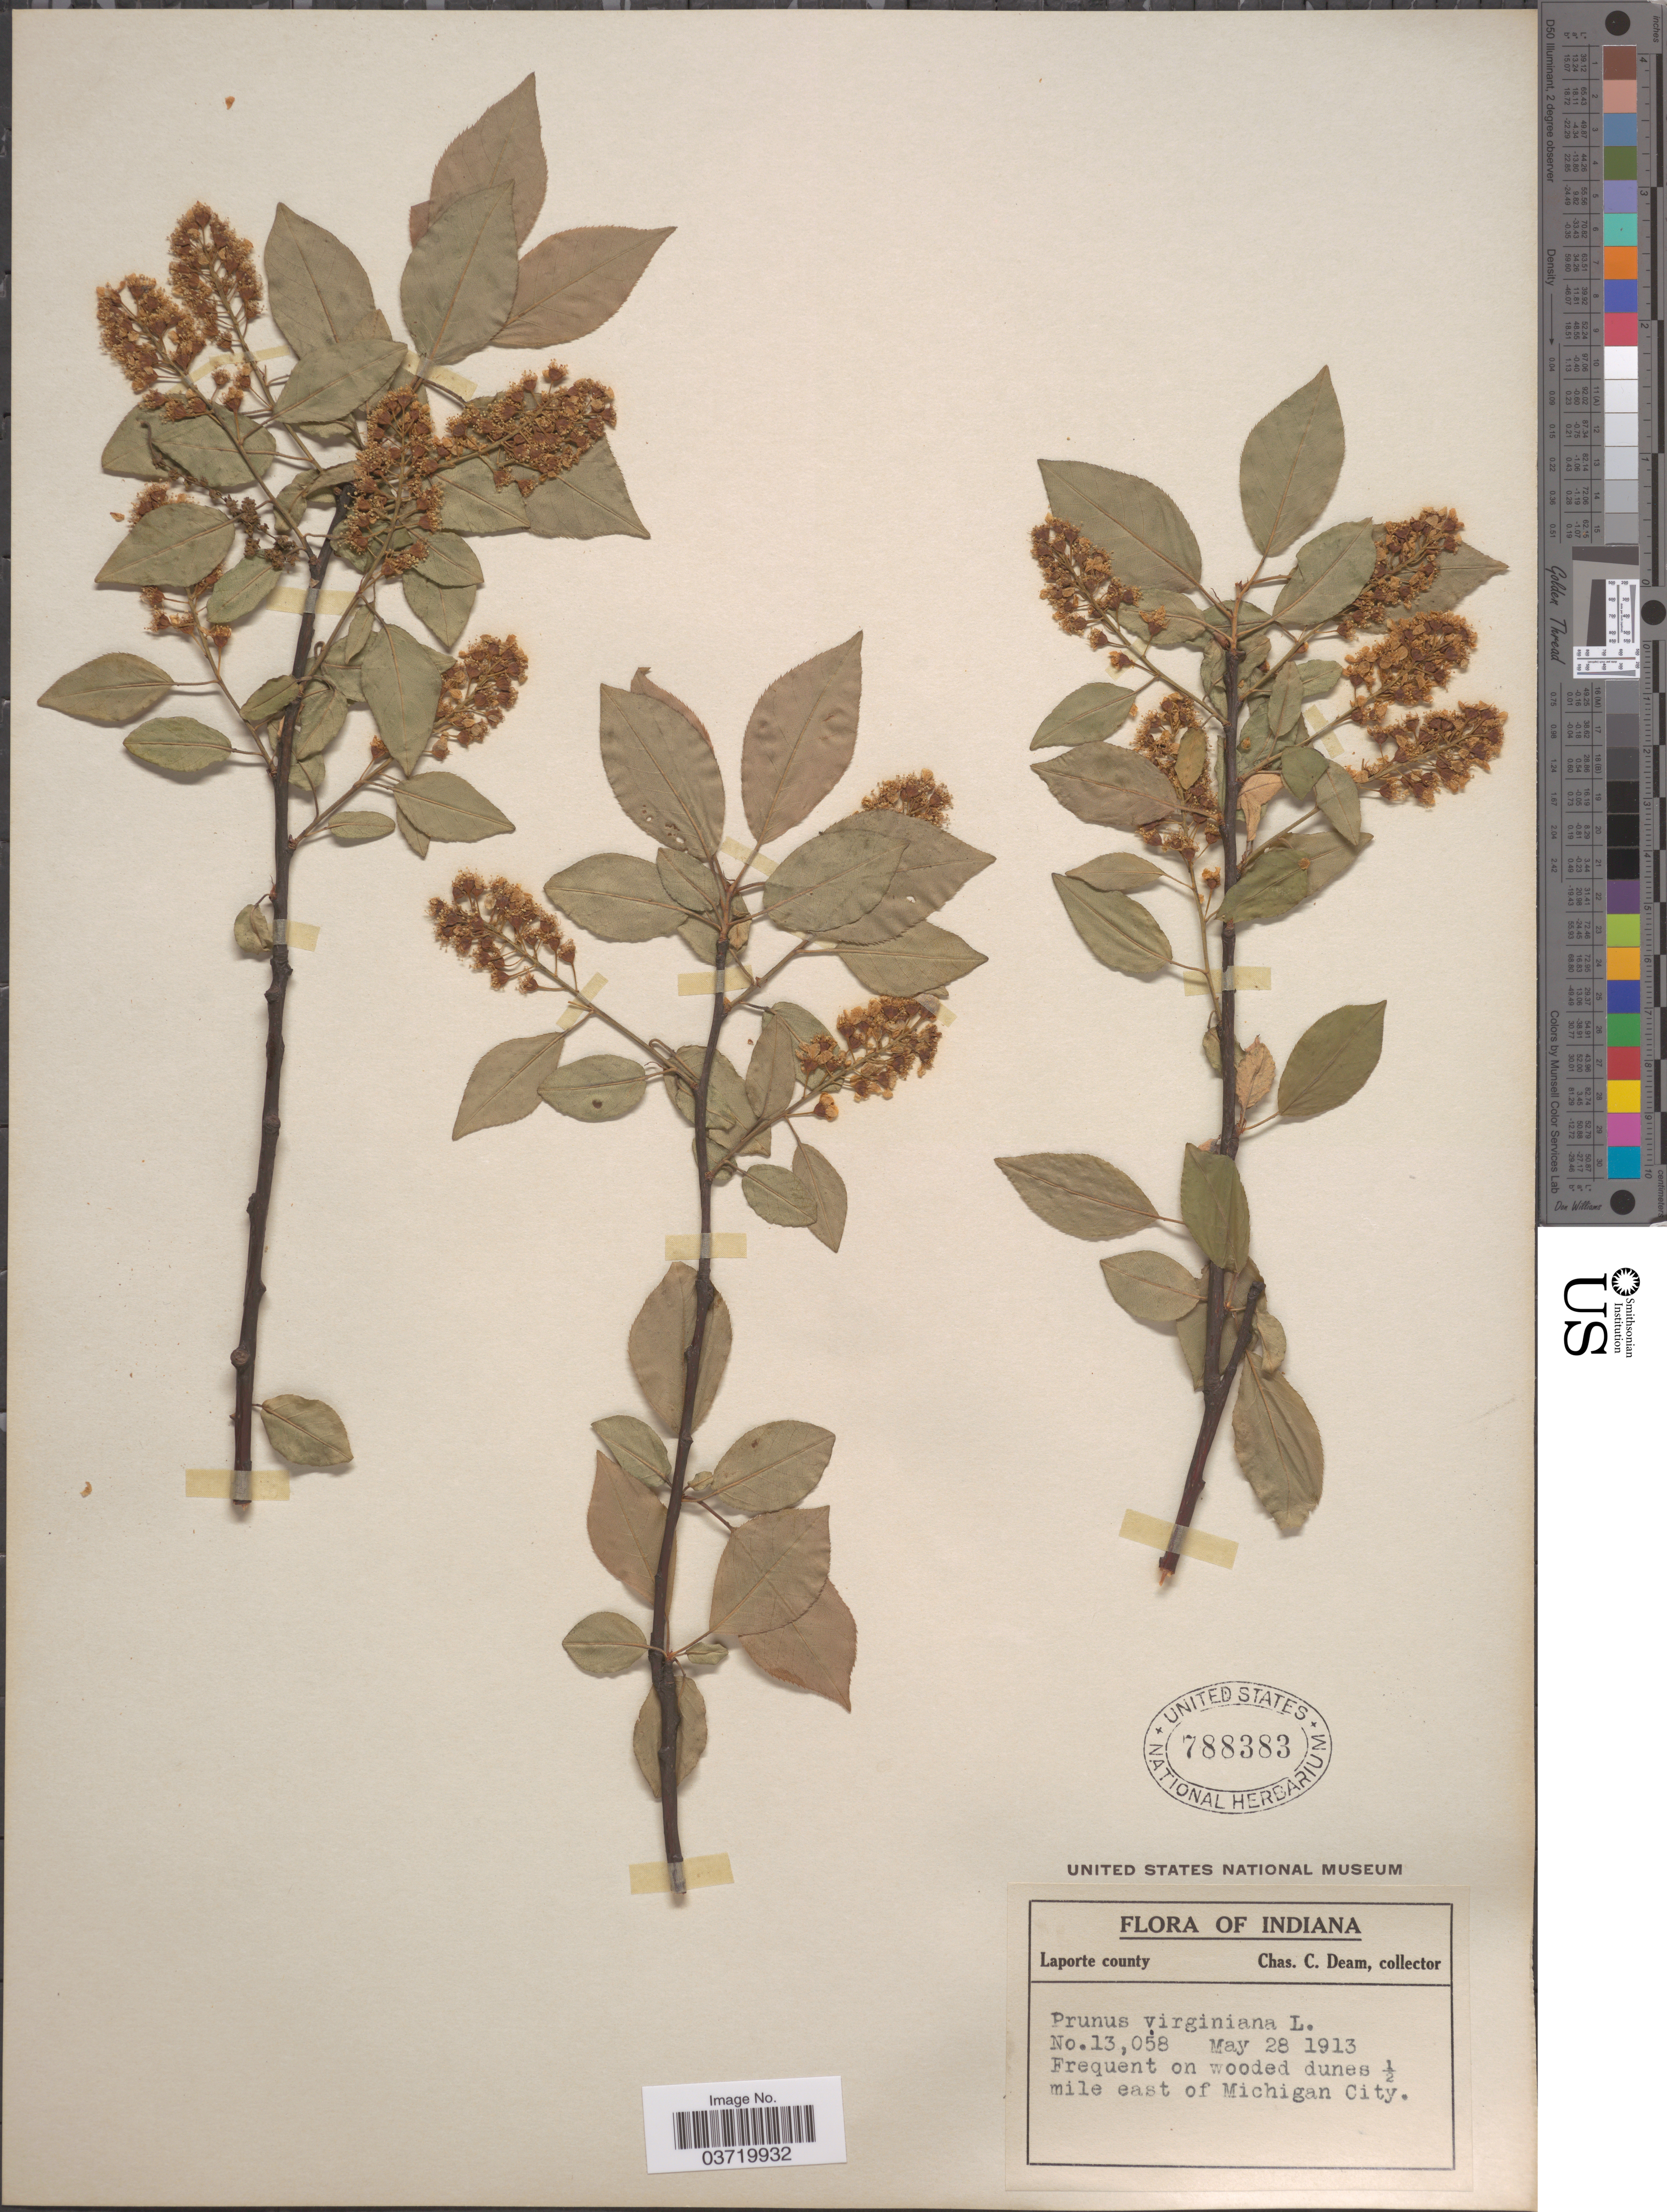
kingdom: Plantae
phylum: Tracheophyta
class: Magnoliopsida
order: Rosales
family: Rosaceae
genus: Prunus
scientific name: Prunus virginiana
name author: L.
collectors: C. C. Deam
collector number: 13058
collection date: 1913-05-28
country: United States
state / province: Indiana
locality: Laporte county. ½ mile east of Michigan City.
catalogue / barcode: US 788383